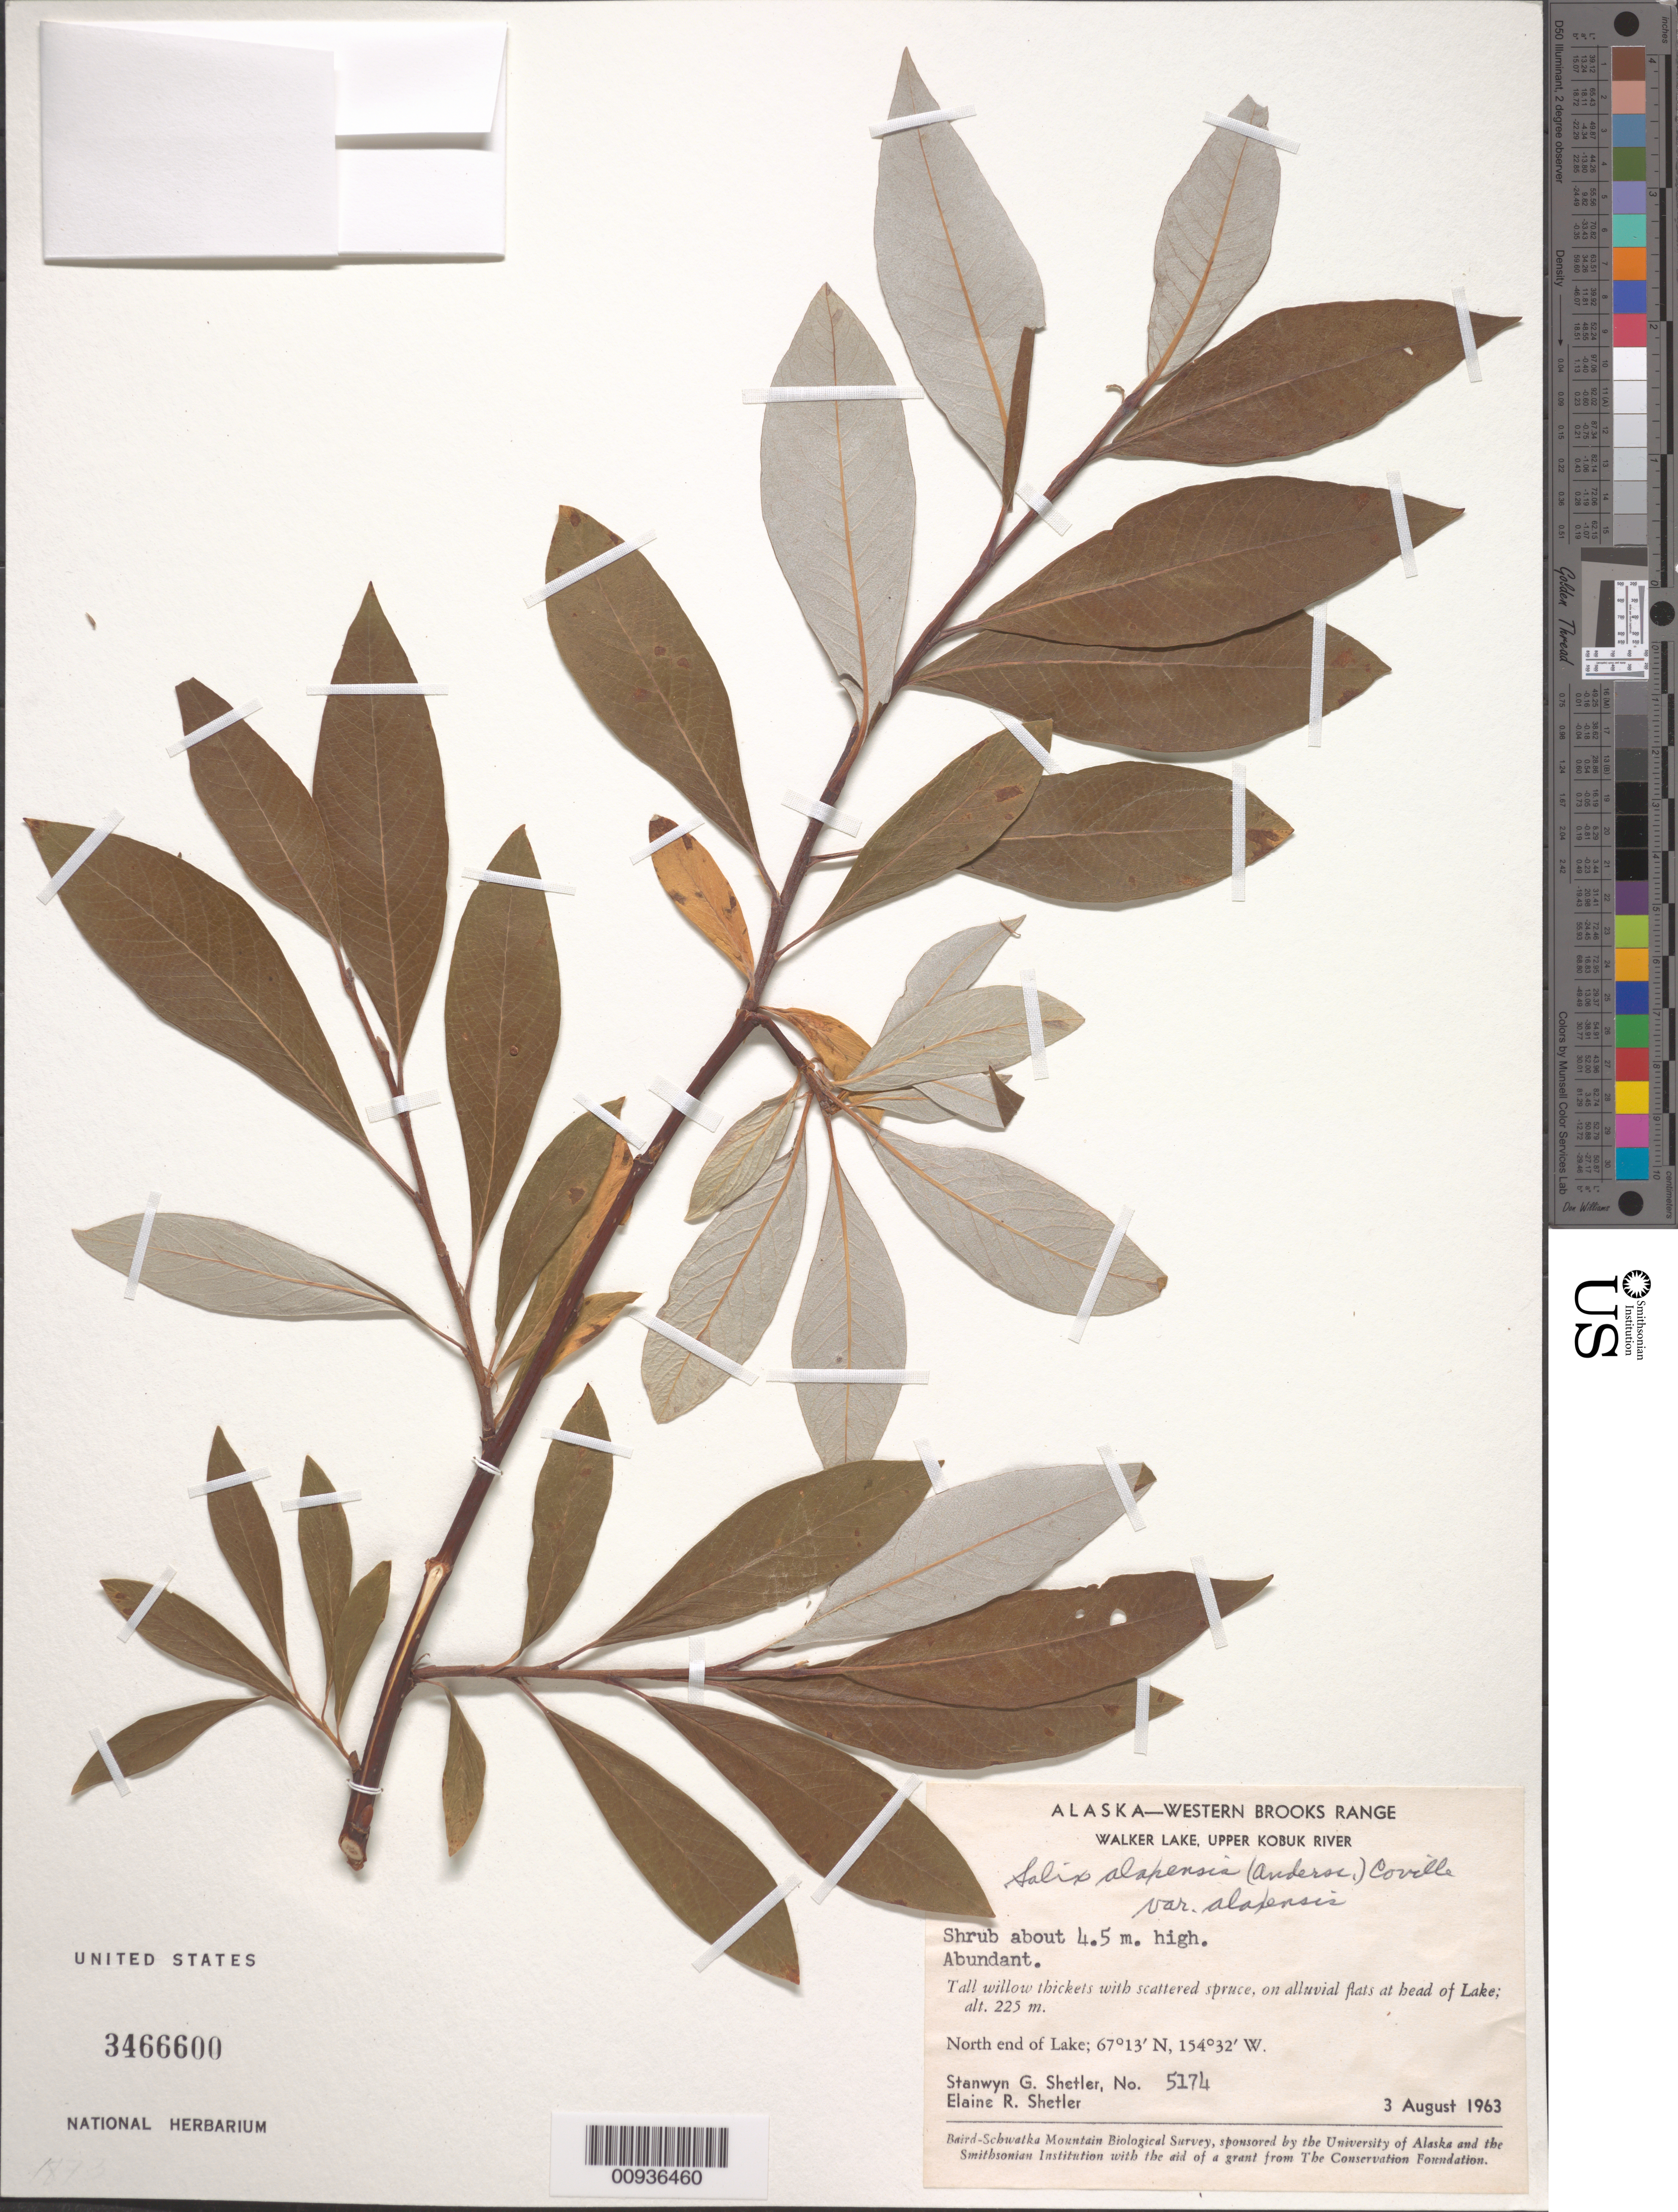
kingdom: Plantae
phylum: Tracheophyta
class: Magnoliopsida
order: Malpighiales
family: Salicaceae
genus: Salix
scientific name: Salix alaxensis var. alaxensis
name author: (Andersson) Coville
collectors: S. Shetler & E. R. Shetler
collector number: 5174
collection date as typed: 03 Aug 1963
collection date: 1963-08-03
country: United States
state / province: Alaska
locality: North end of Walker Lake. Western Brooks Range, Upper Kobuk River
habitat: Tall willow thickets with scattered spruce, on alluvial flats at head of Lake.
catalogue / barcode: US 3466600